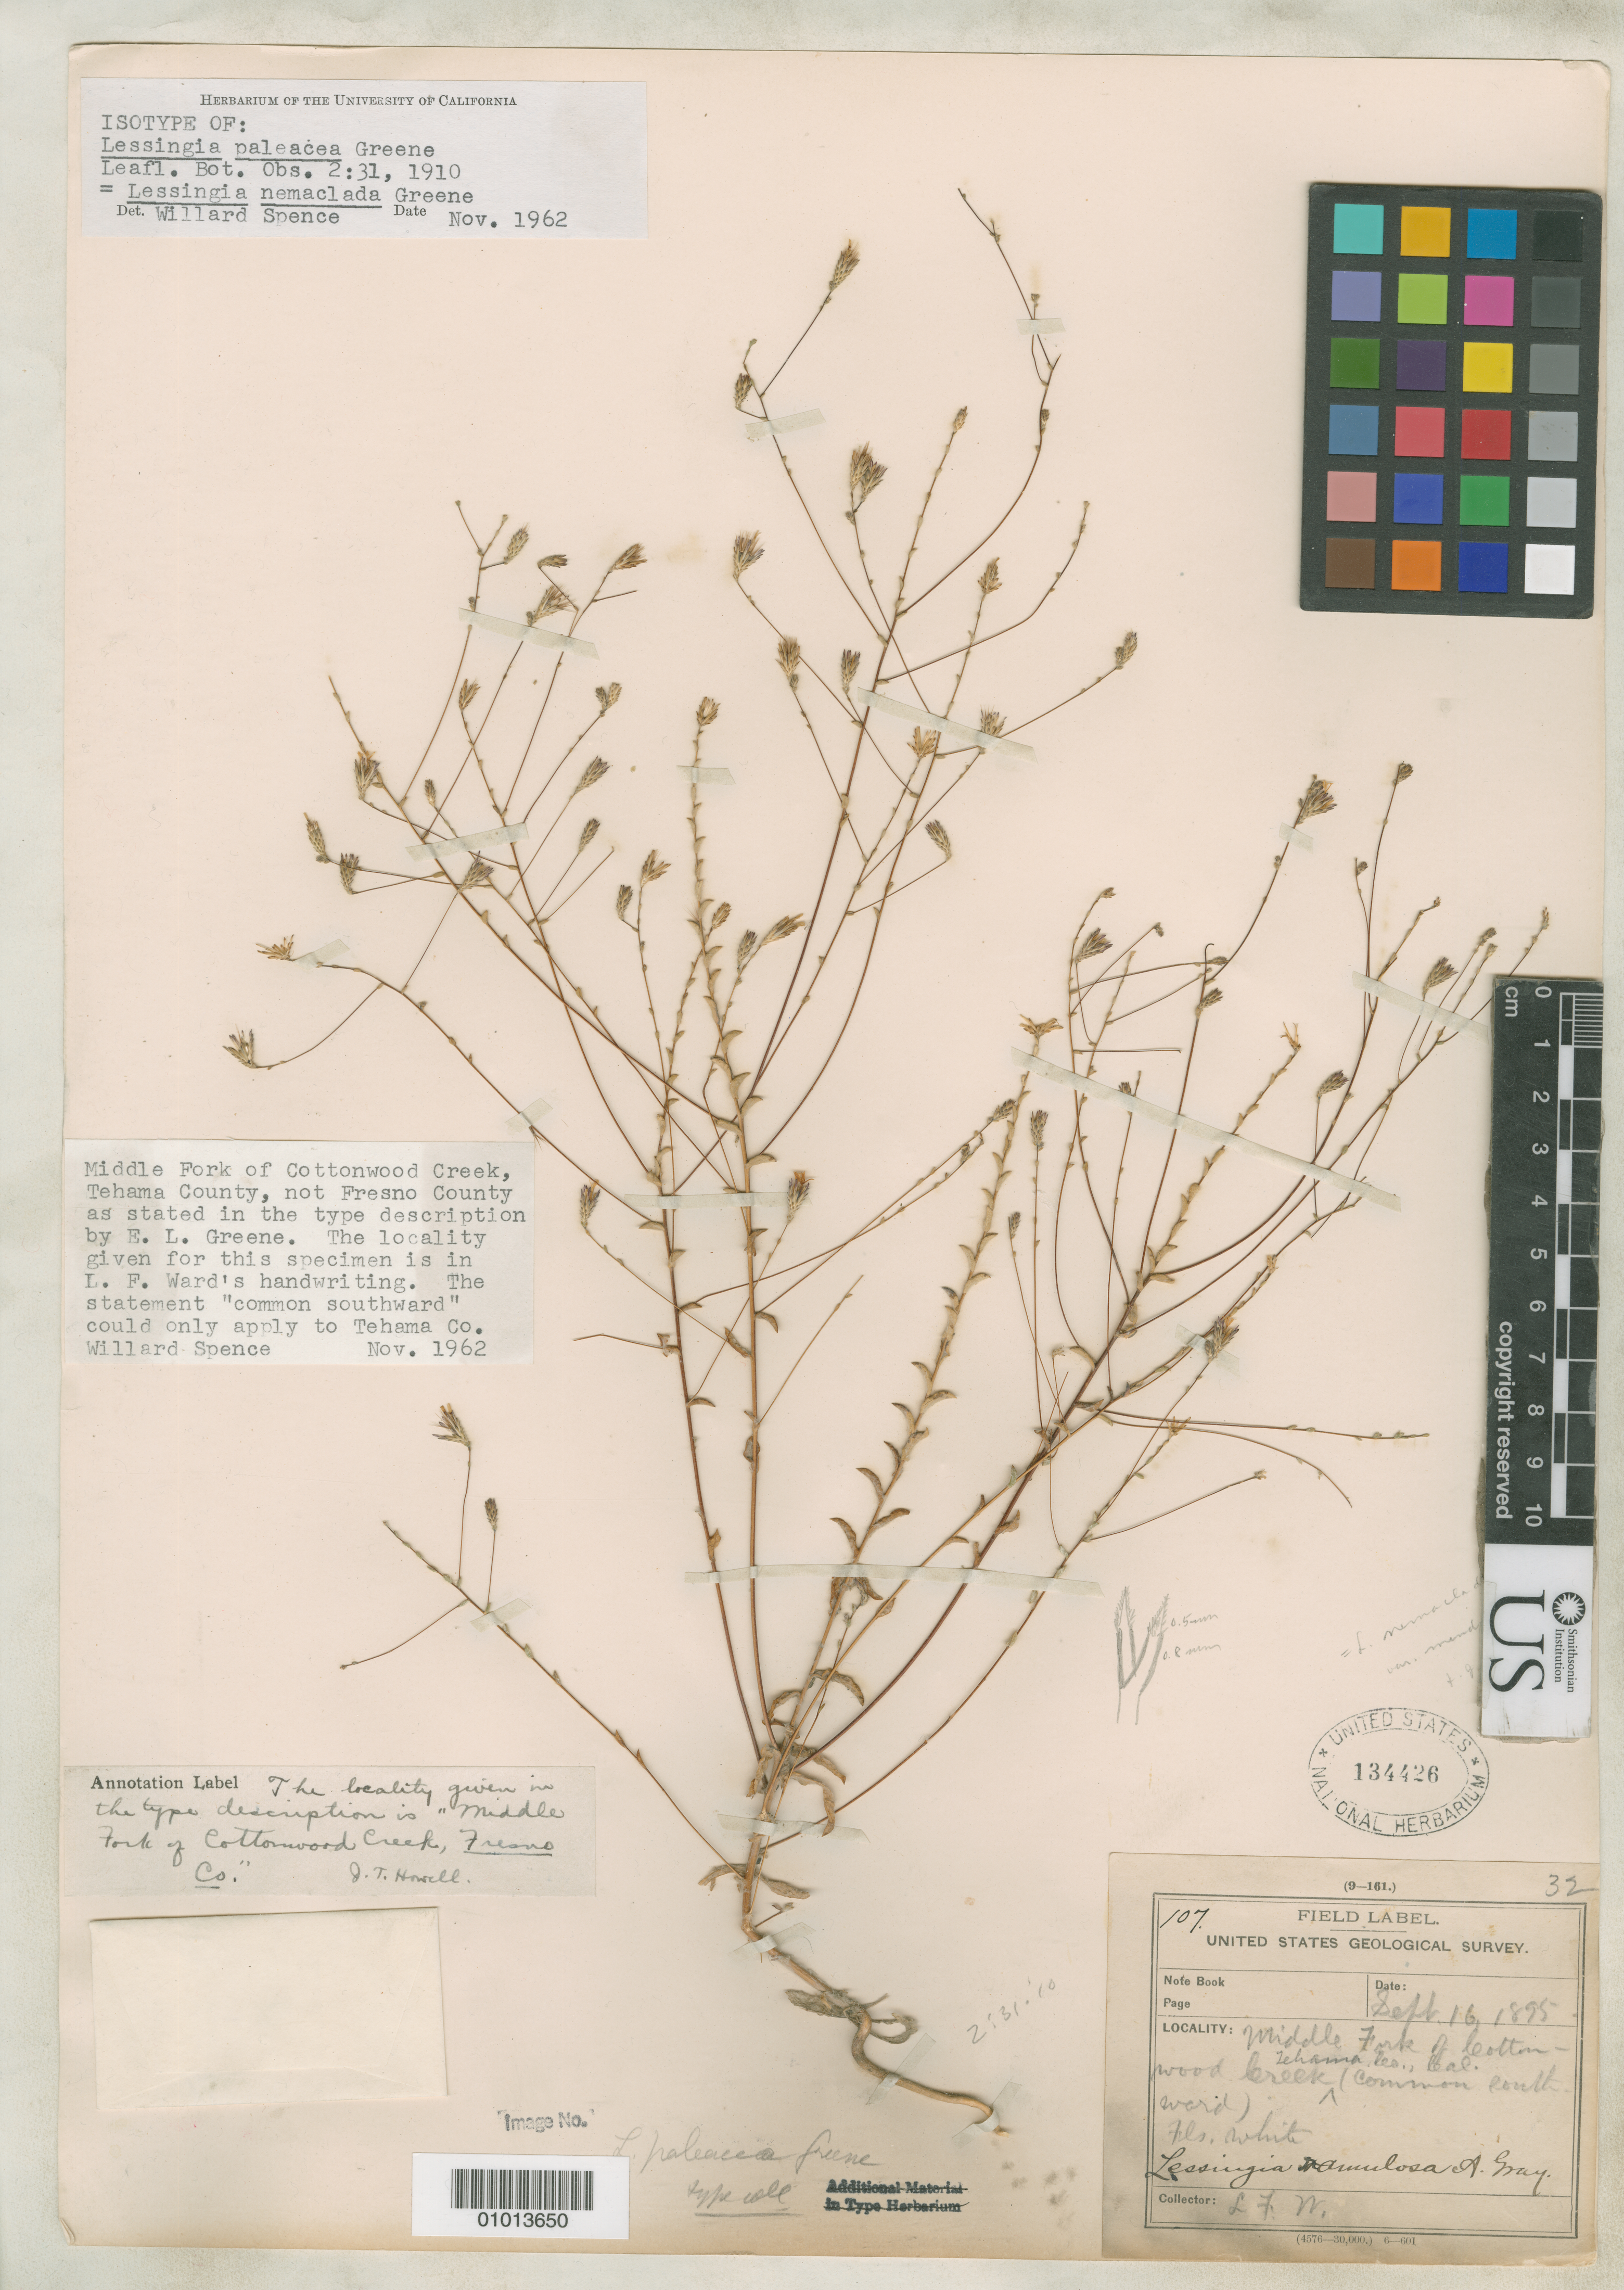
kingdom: Plantae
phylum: Tracheophyta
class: Magnoliopsida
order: Asterales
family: Asteraceae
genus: Lessingia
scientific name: Lessingia paleacea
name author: Greene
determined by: Spence, W.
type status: Isotype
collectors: L. F. Ward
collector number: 107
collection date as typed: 16 Sep 1895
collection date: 1895-09-16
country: United States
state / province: California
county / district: Tehama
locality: Middle Fork of Cottonwood Creek, Tehama Co.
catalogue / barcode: US 134426